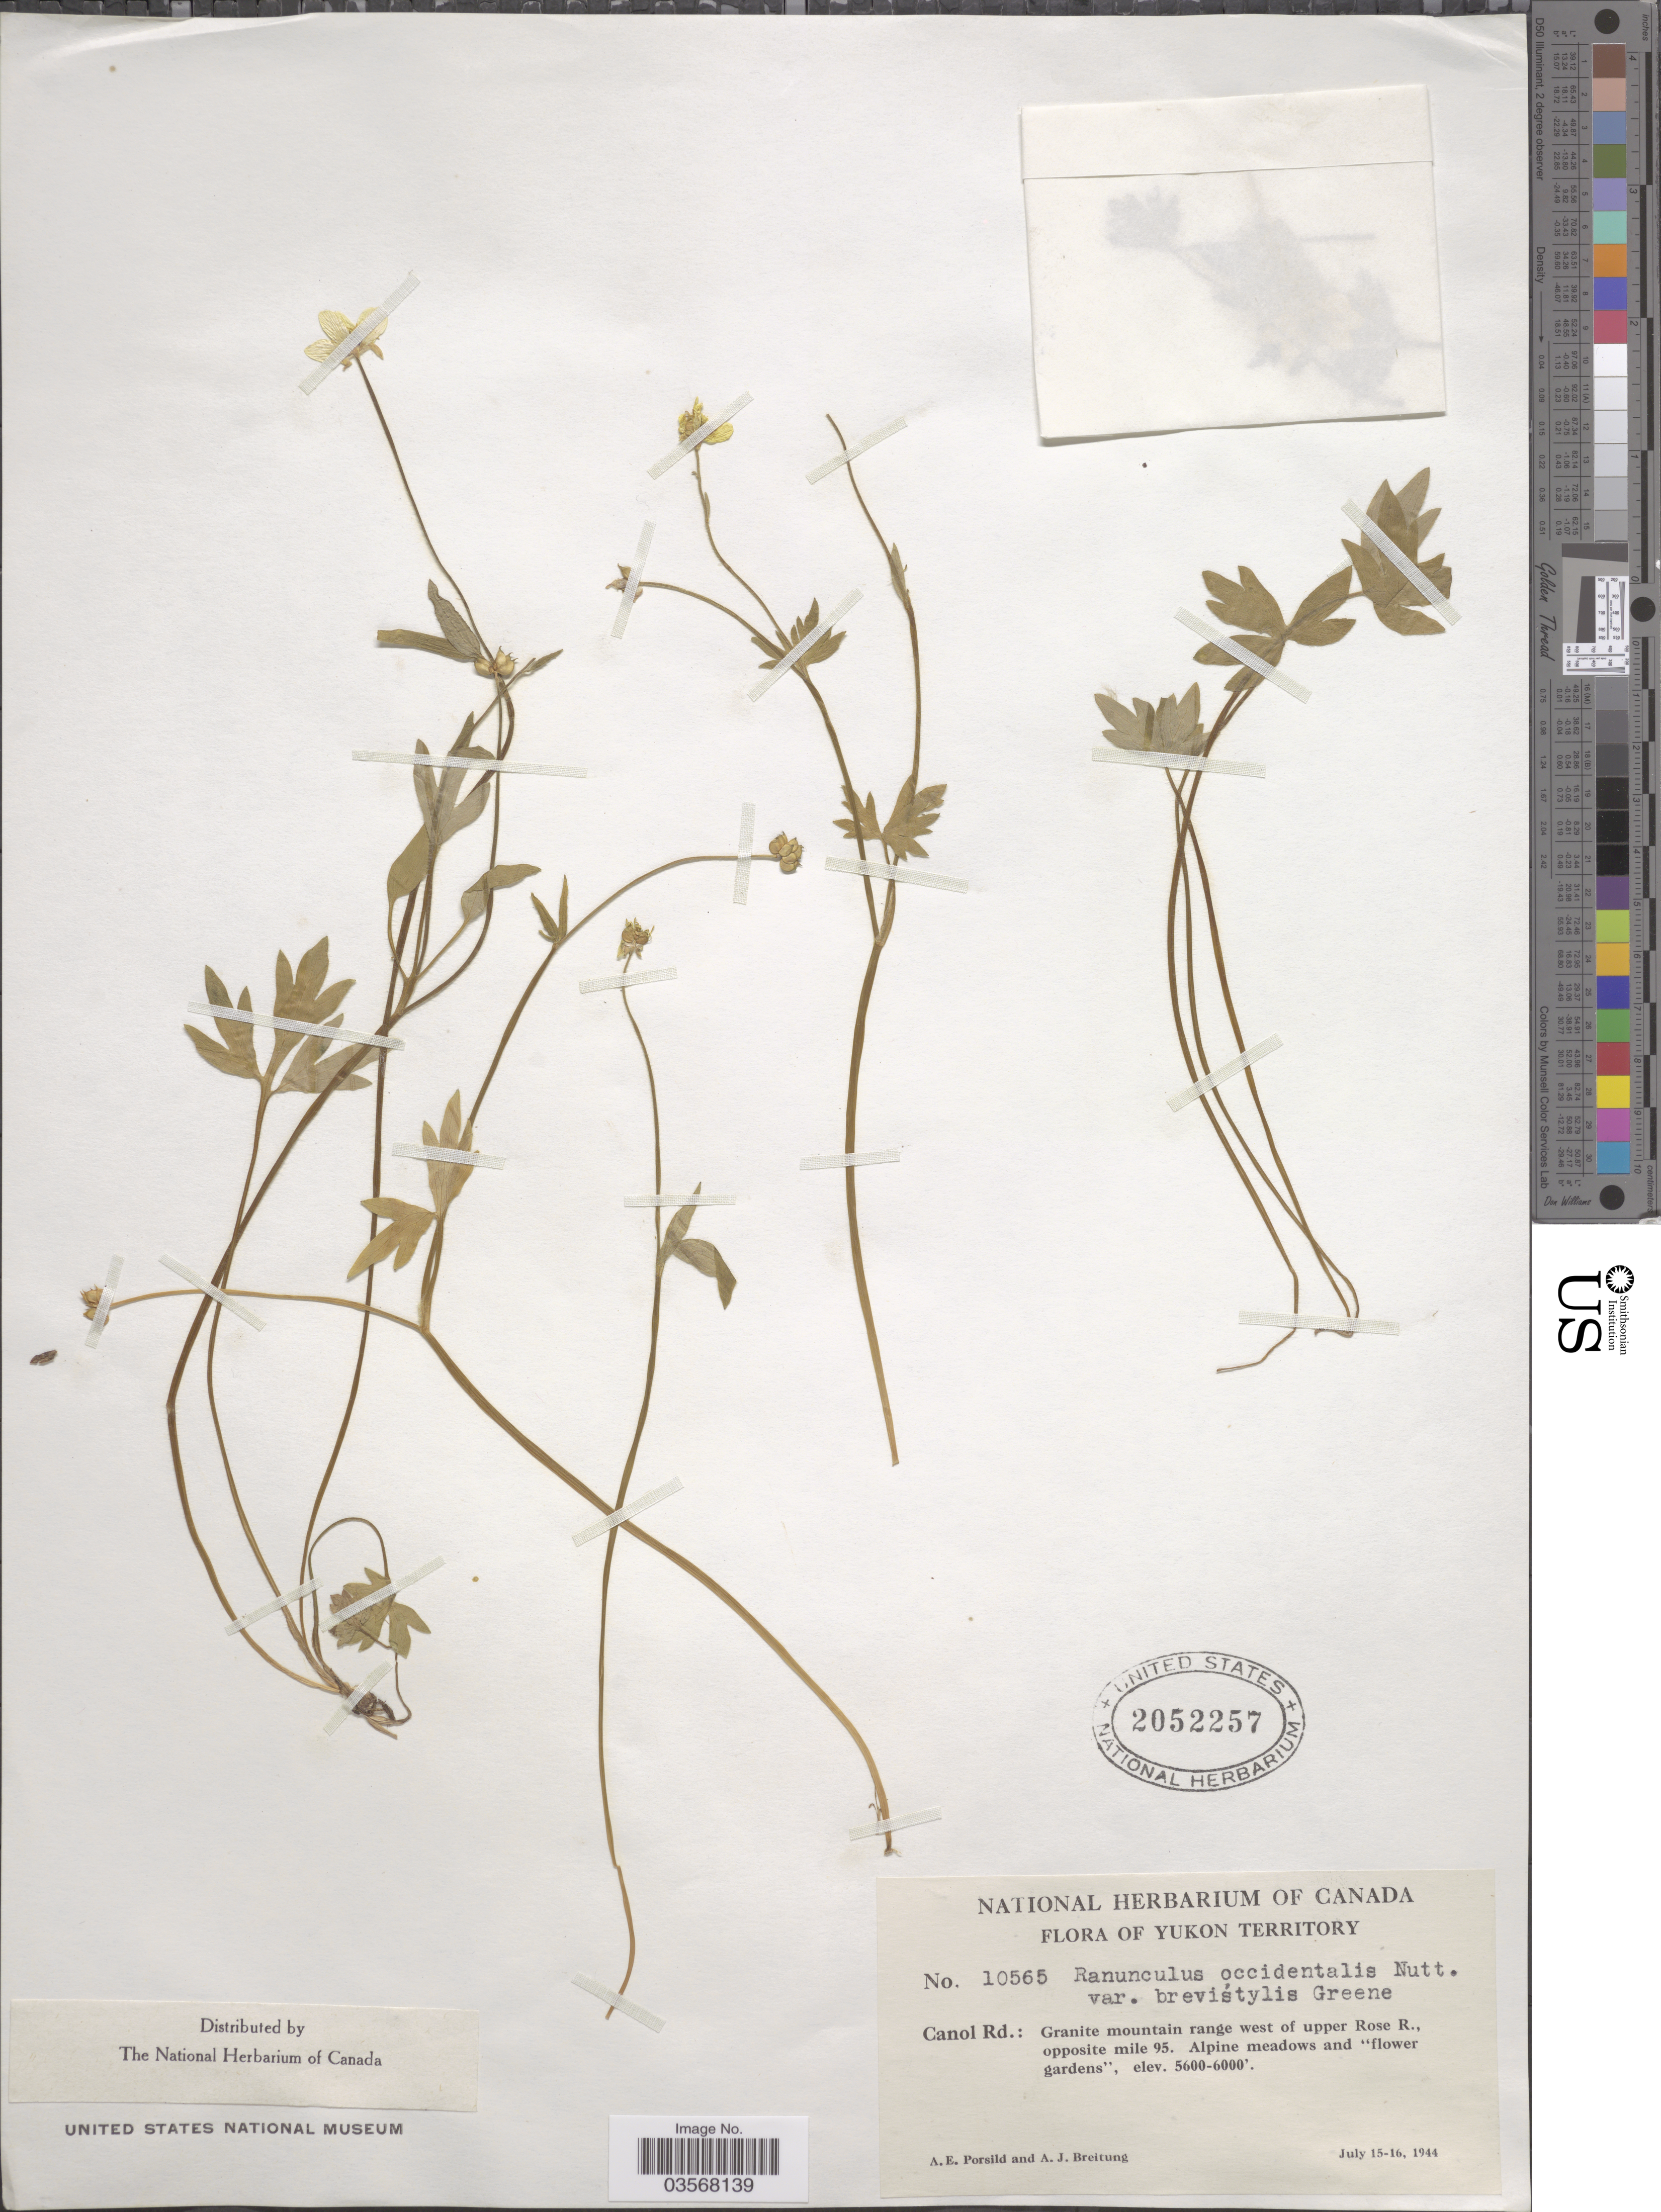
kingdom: Plantae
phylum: Tracheophyta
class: Magnoliopsida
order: Ranunculales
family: Ranunculaceae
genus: Ranunculus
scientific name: Ranunculus occidentalis var. brevistylus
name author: Greene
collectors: A. E. Porsild & A. Breitung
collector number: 10565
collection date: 1944-07-15/1944-07-16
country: Canada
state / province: Yukon Territory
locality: Canol Rd.: Granite mountain range west of upper Rose R., opposite mile 95. Alpine meadows.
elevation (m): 1707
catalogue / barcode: US 2052257